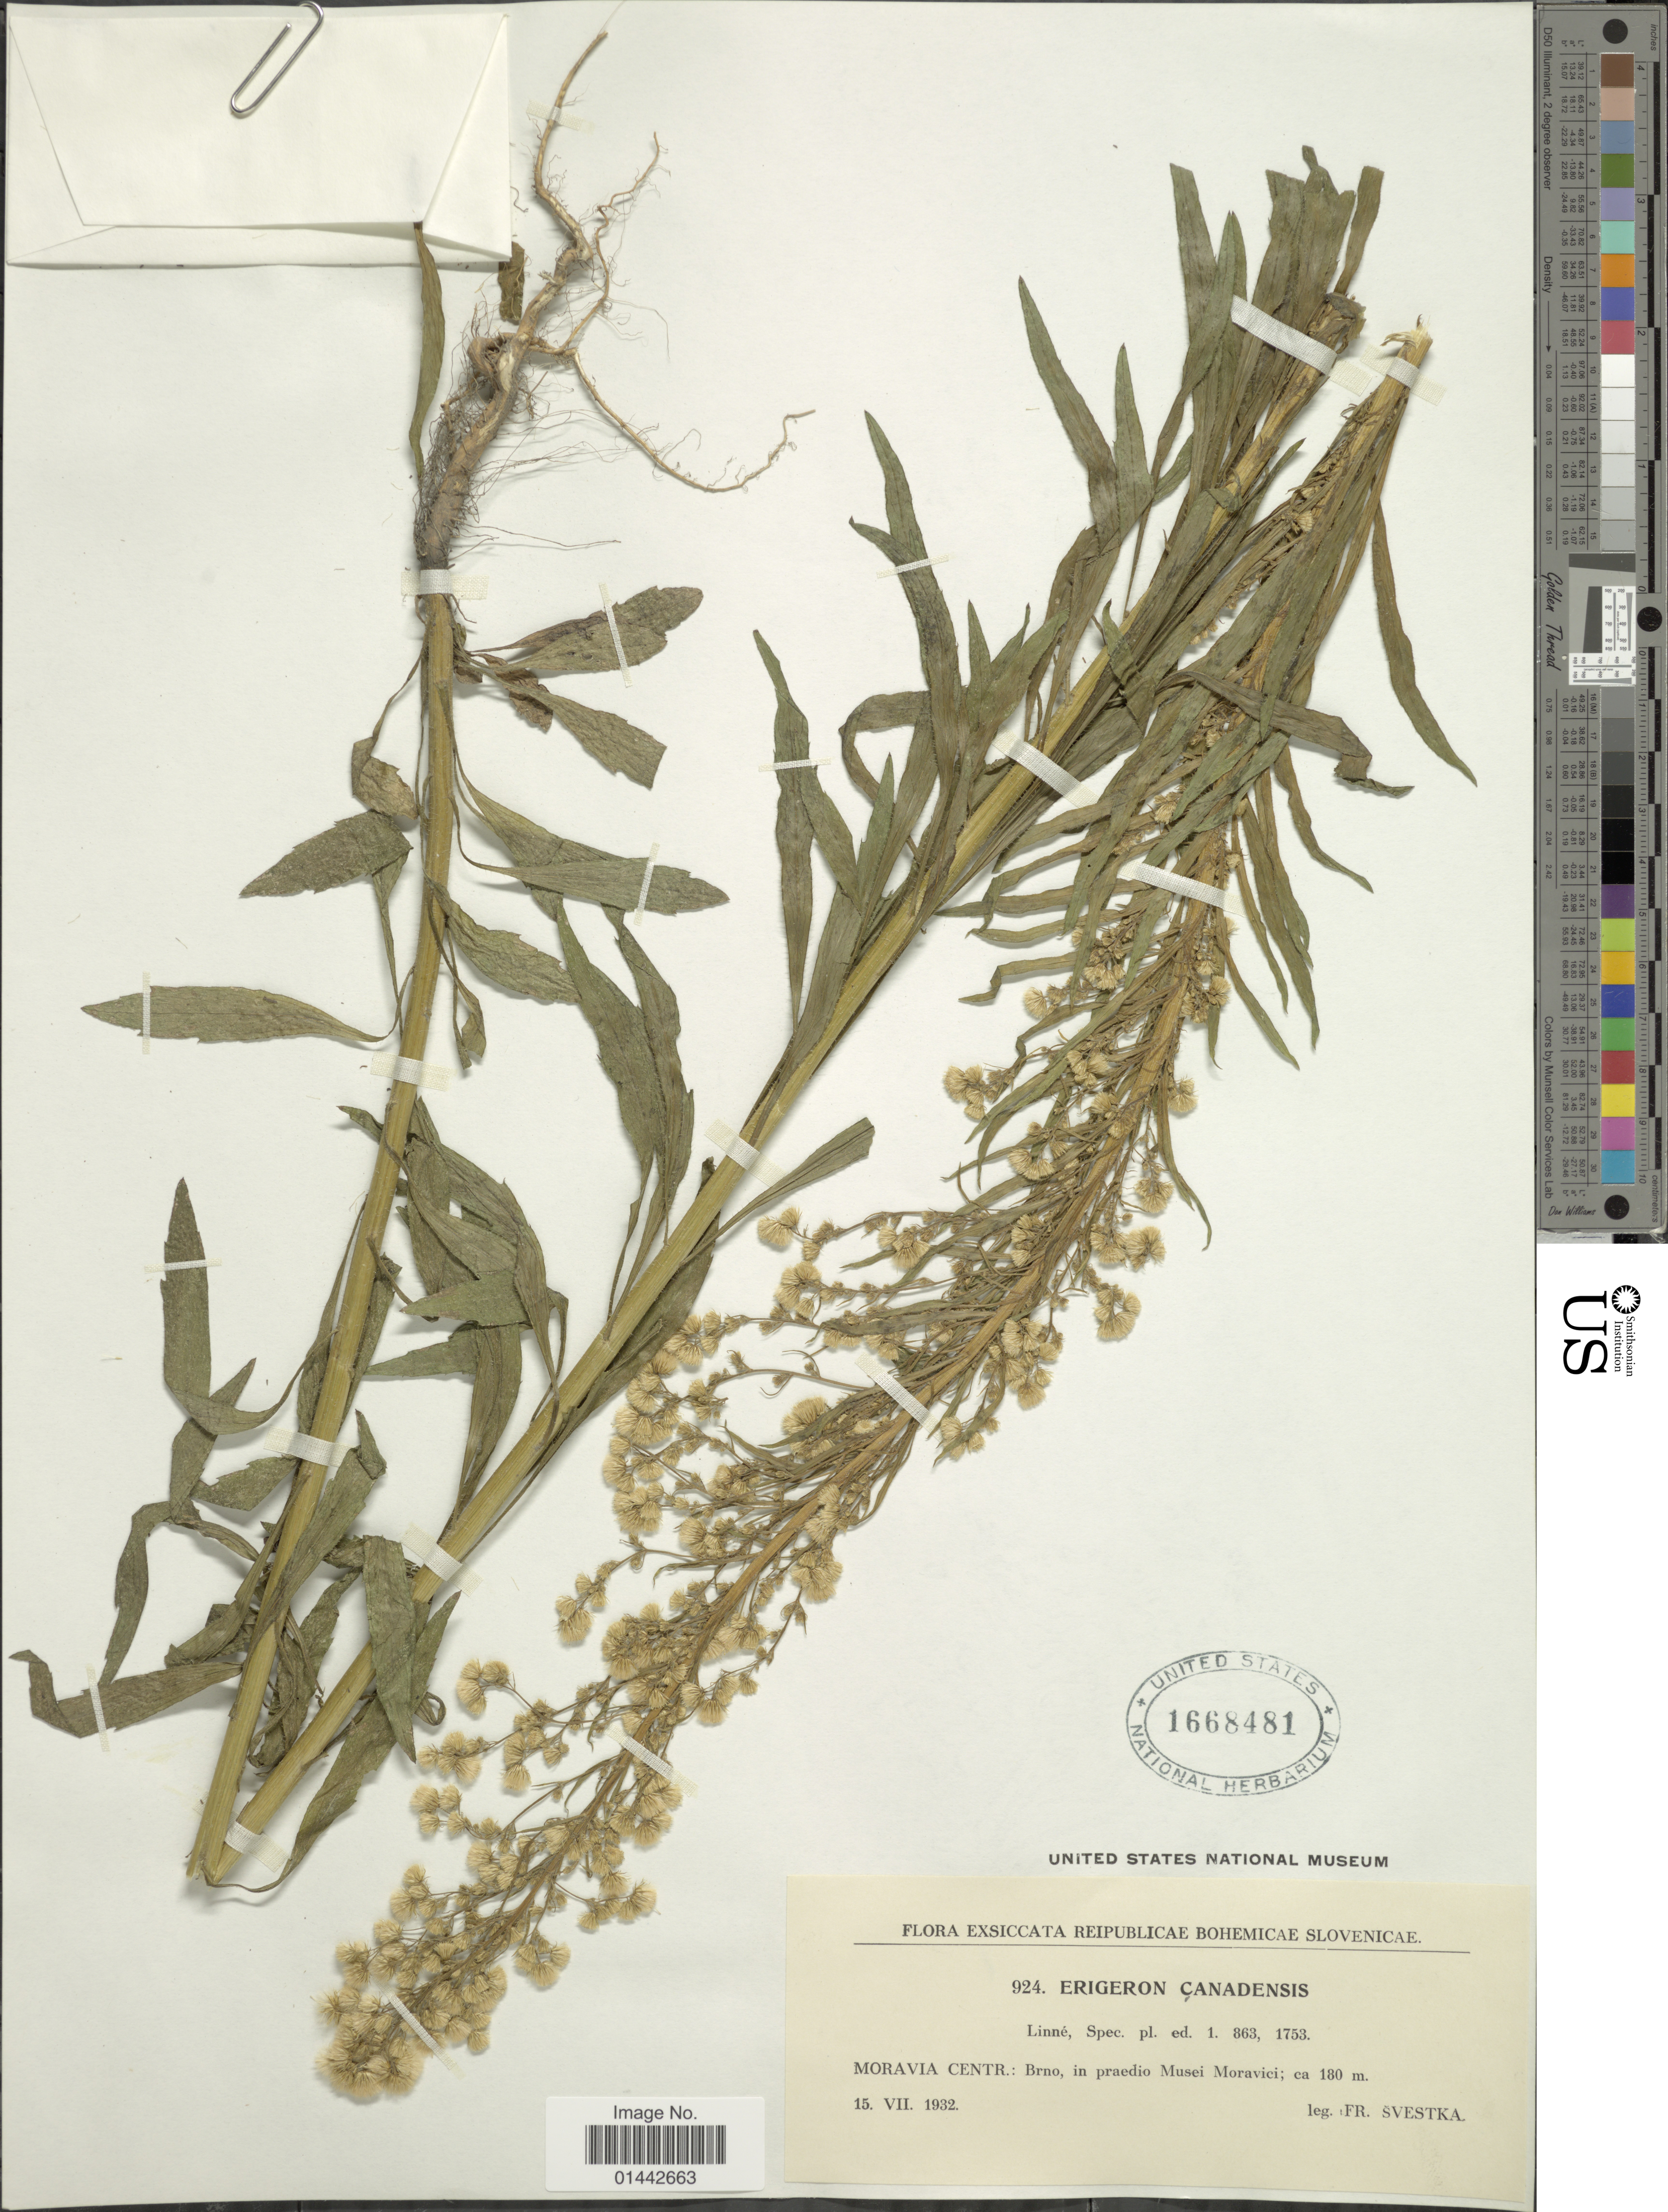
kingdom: Plantae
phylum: Tracheophyta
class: Magnoliopsida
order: Asterales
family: Asteraceae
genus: Erigeron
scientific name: Erigeron canadensis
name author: L.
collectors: F. Svestka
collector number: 924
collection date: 1932-07-15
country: Czechia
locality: Reipublicae Bohemicae Slovencae, Moravia centr.: Brno, in praedio Musei Moravici.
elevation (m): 180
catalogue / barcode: US 1668481